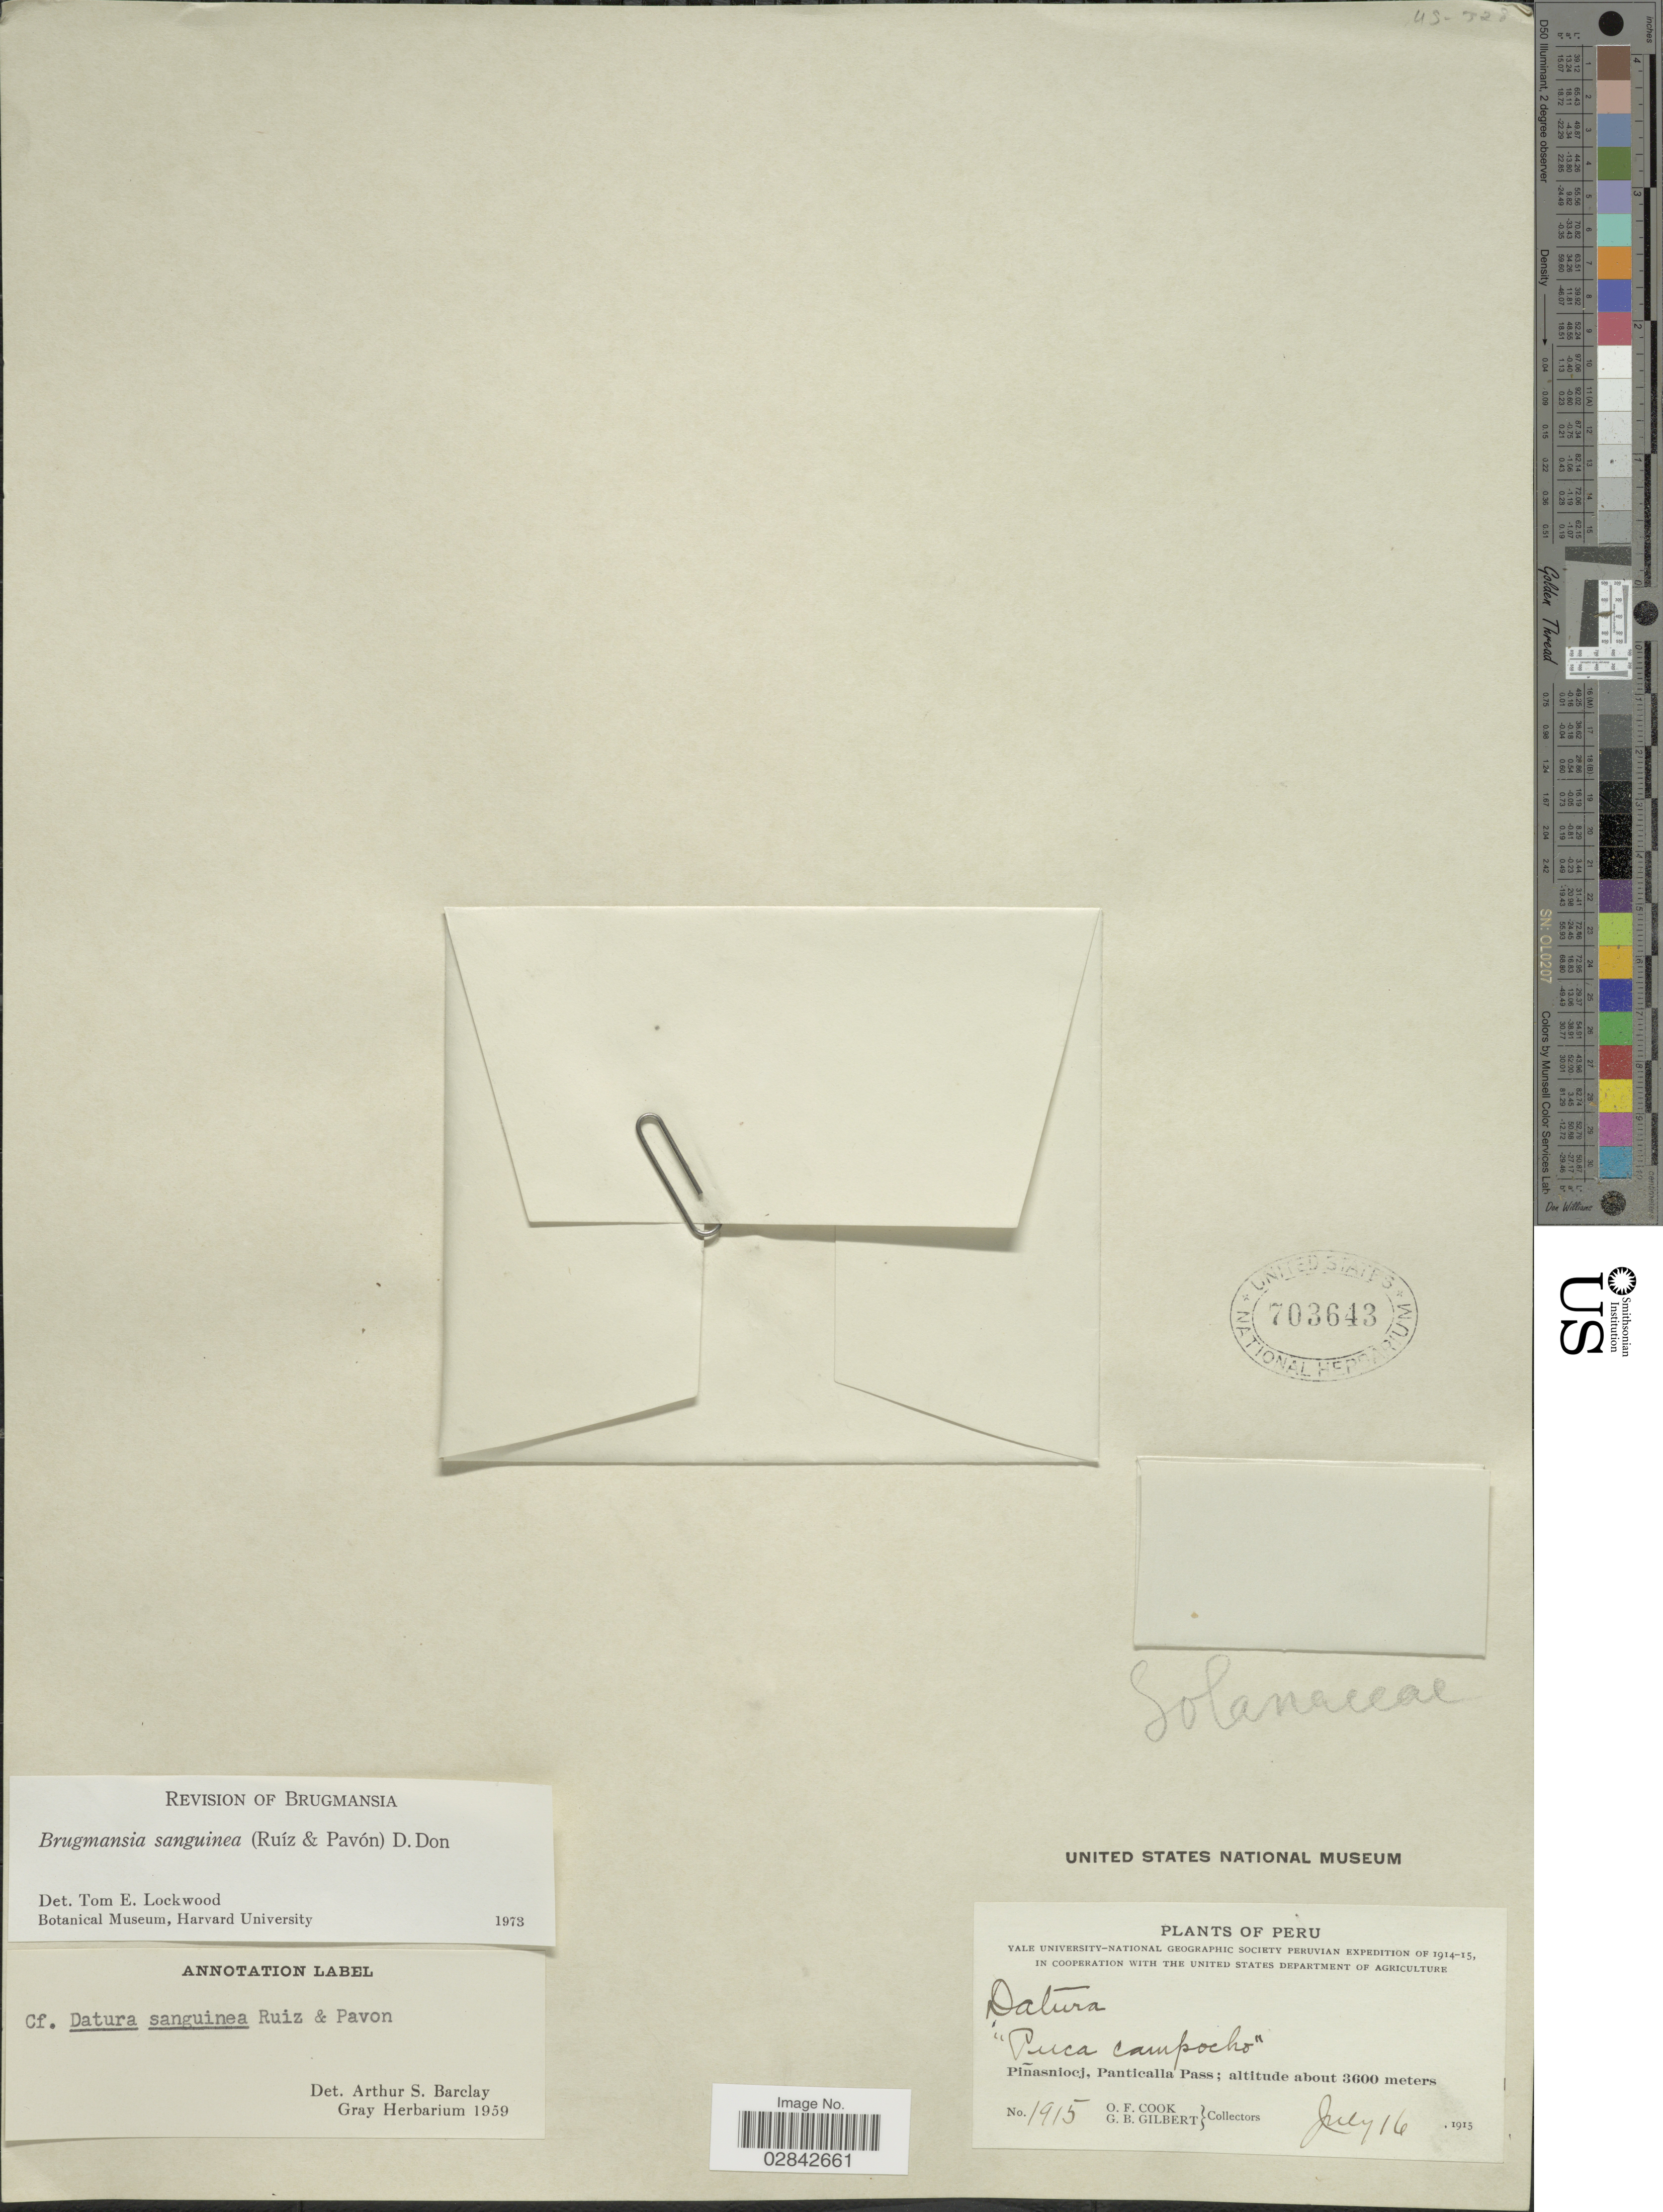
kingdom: Plantae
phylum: Tracheophyta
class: Magnoliopsida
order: Solanales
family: Solanaceae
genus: Brugmansia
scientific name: Brugmansia sanguinea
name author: (Ruiz & Pav.) D. Don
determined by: Lockwood, T. E.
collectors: O. F. Cook & G. B. Gilbert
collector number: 1915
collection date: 1915-07-16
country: Peru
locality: Piñasniocj, Panticalla Pass.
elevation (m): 3600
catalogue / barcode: US 703643